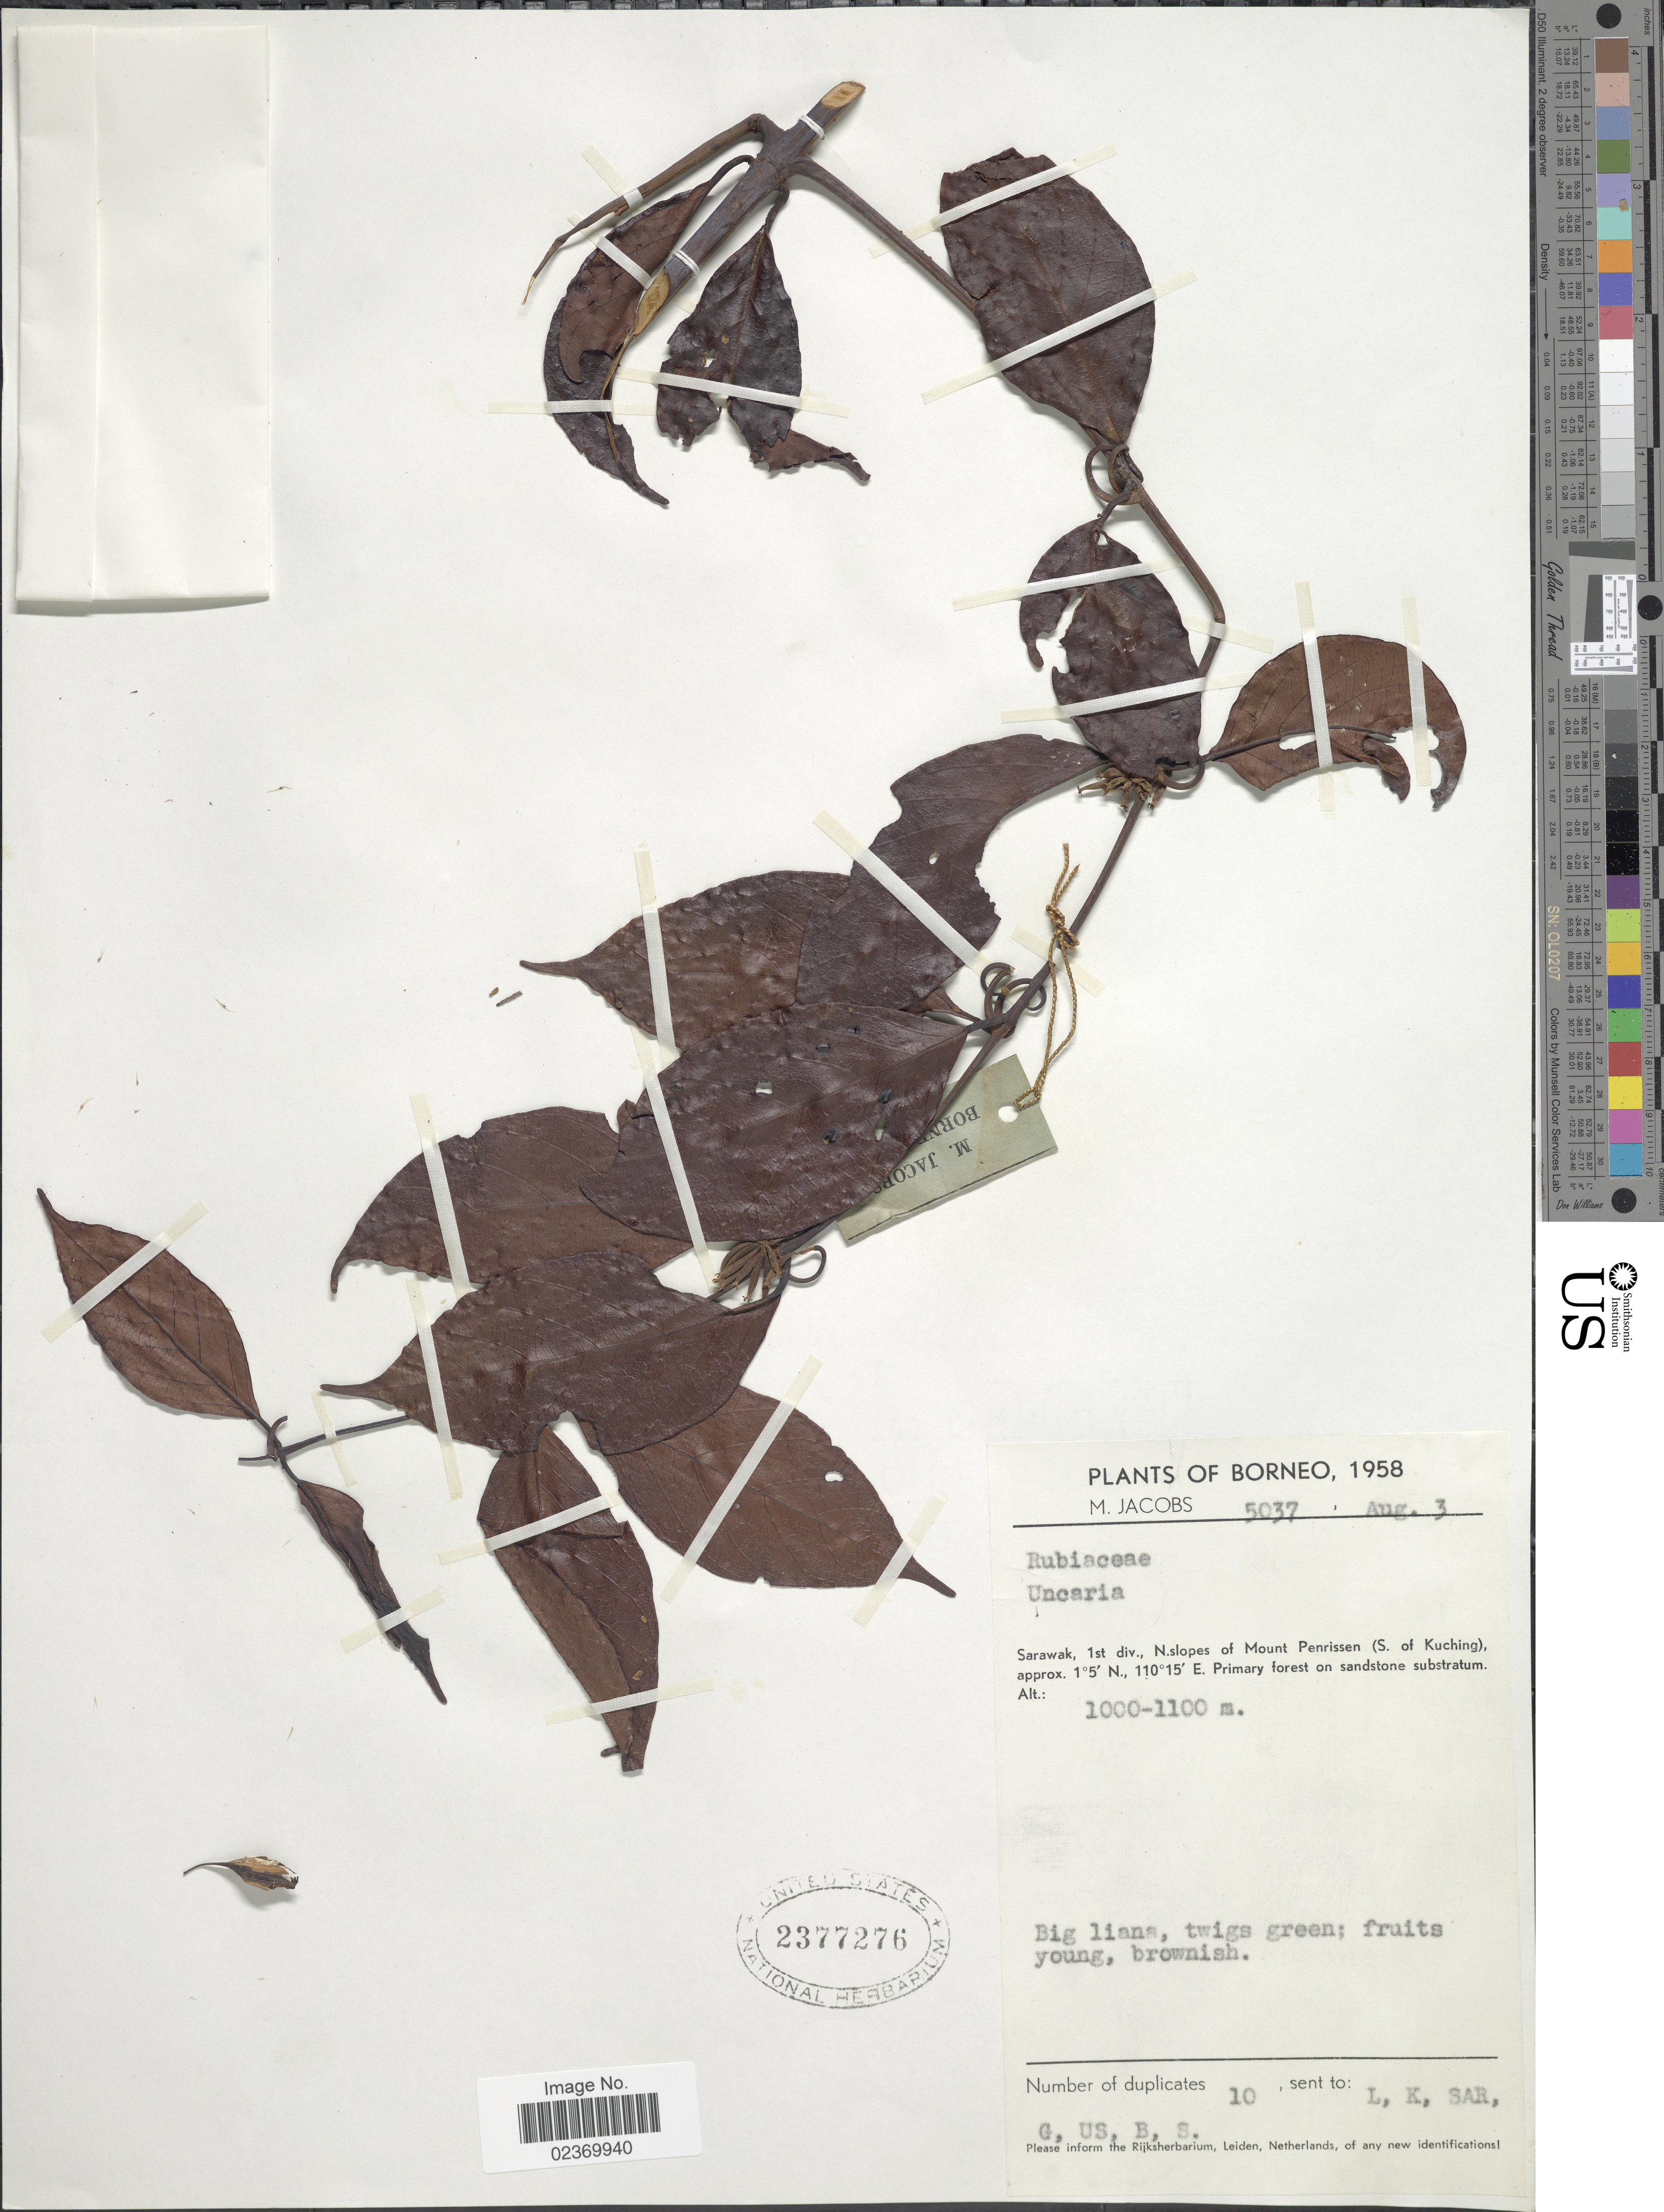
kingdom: Plantae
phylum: Tracheophyta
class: Magnoliopsida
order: Gentianales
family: Rubiaceae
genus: Uncaria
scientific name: Uncaria sp.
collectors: M. Jacobs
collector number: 5037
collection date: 1958-08-03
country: Malaysia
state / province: Sarawak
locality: Borneo. 1st, div., N.slopes of Mount Penrissen (S. of Kuching)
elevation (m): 1000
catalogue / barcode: US 2377276